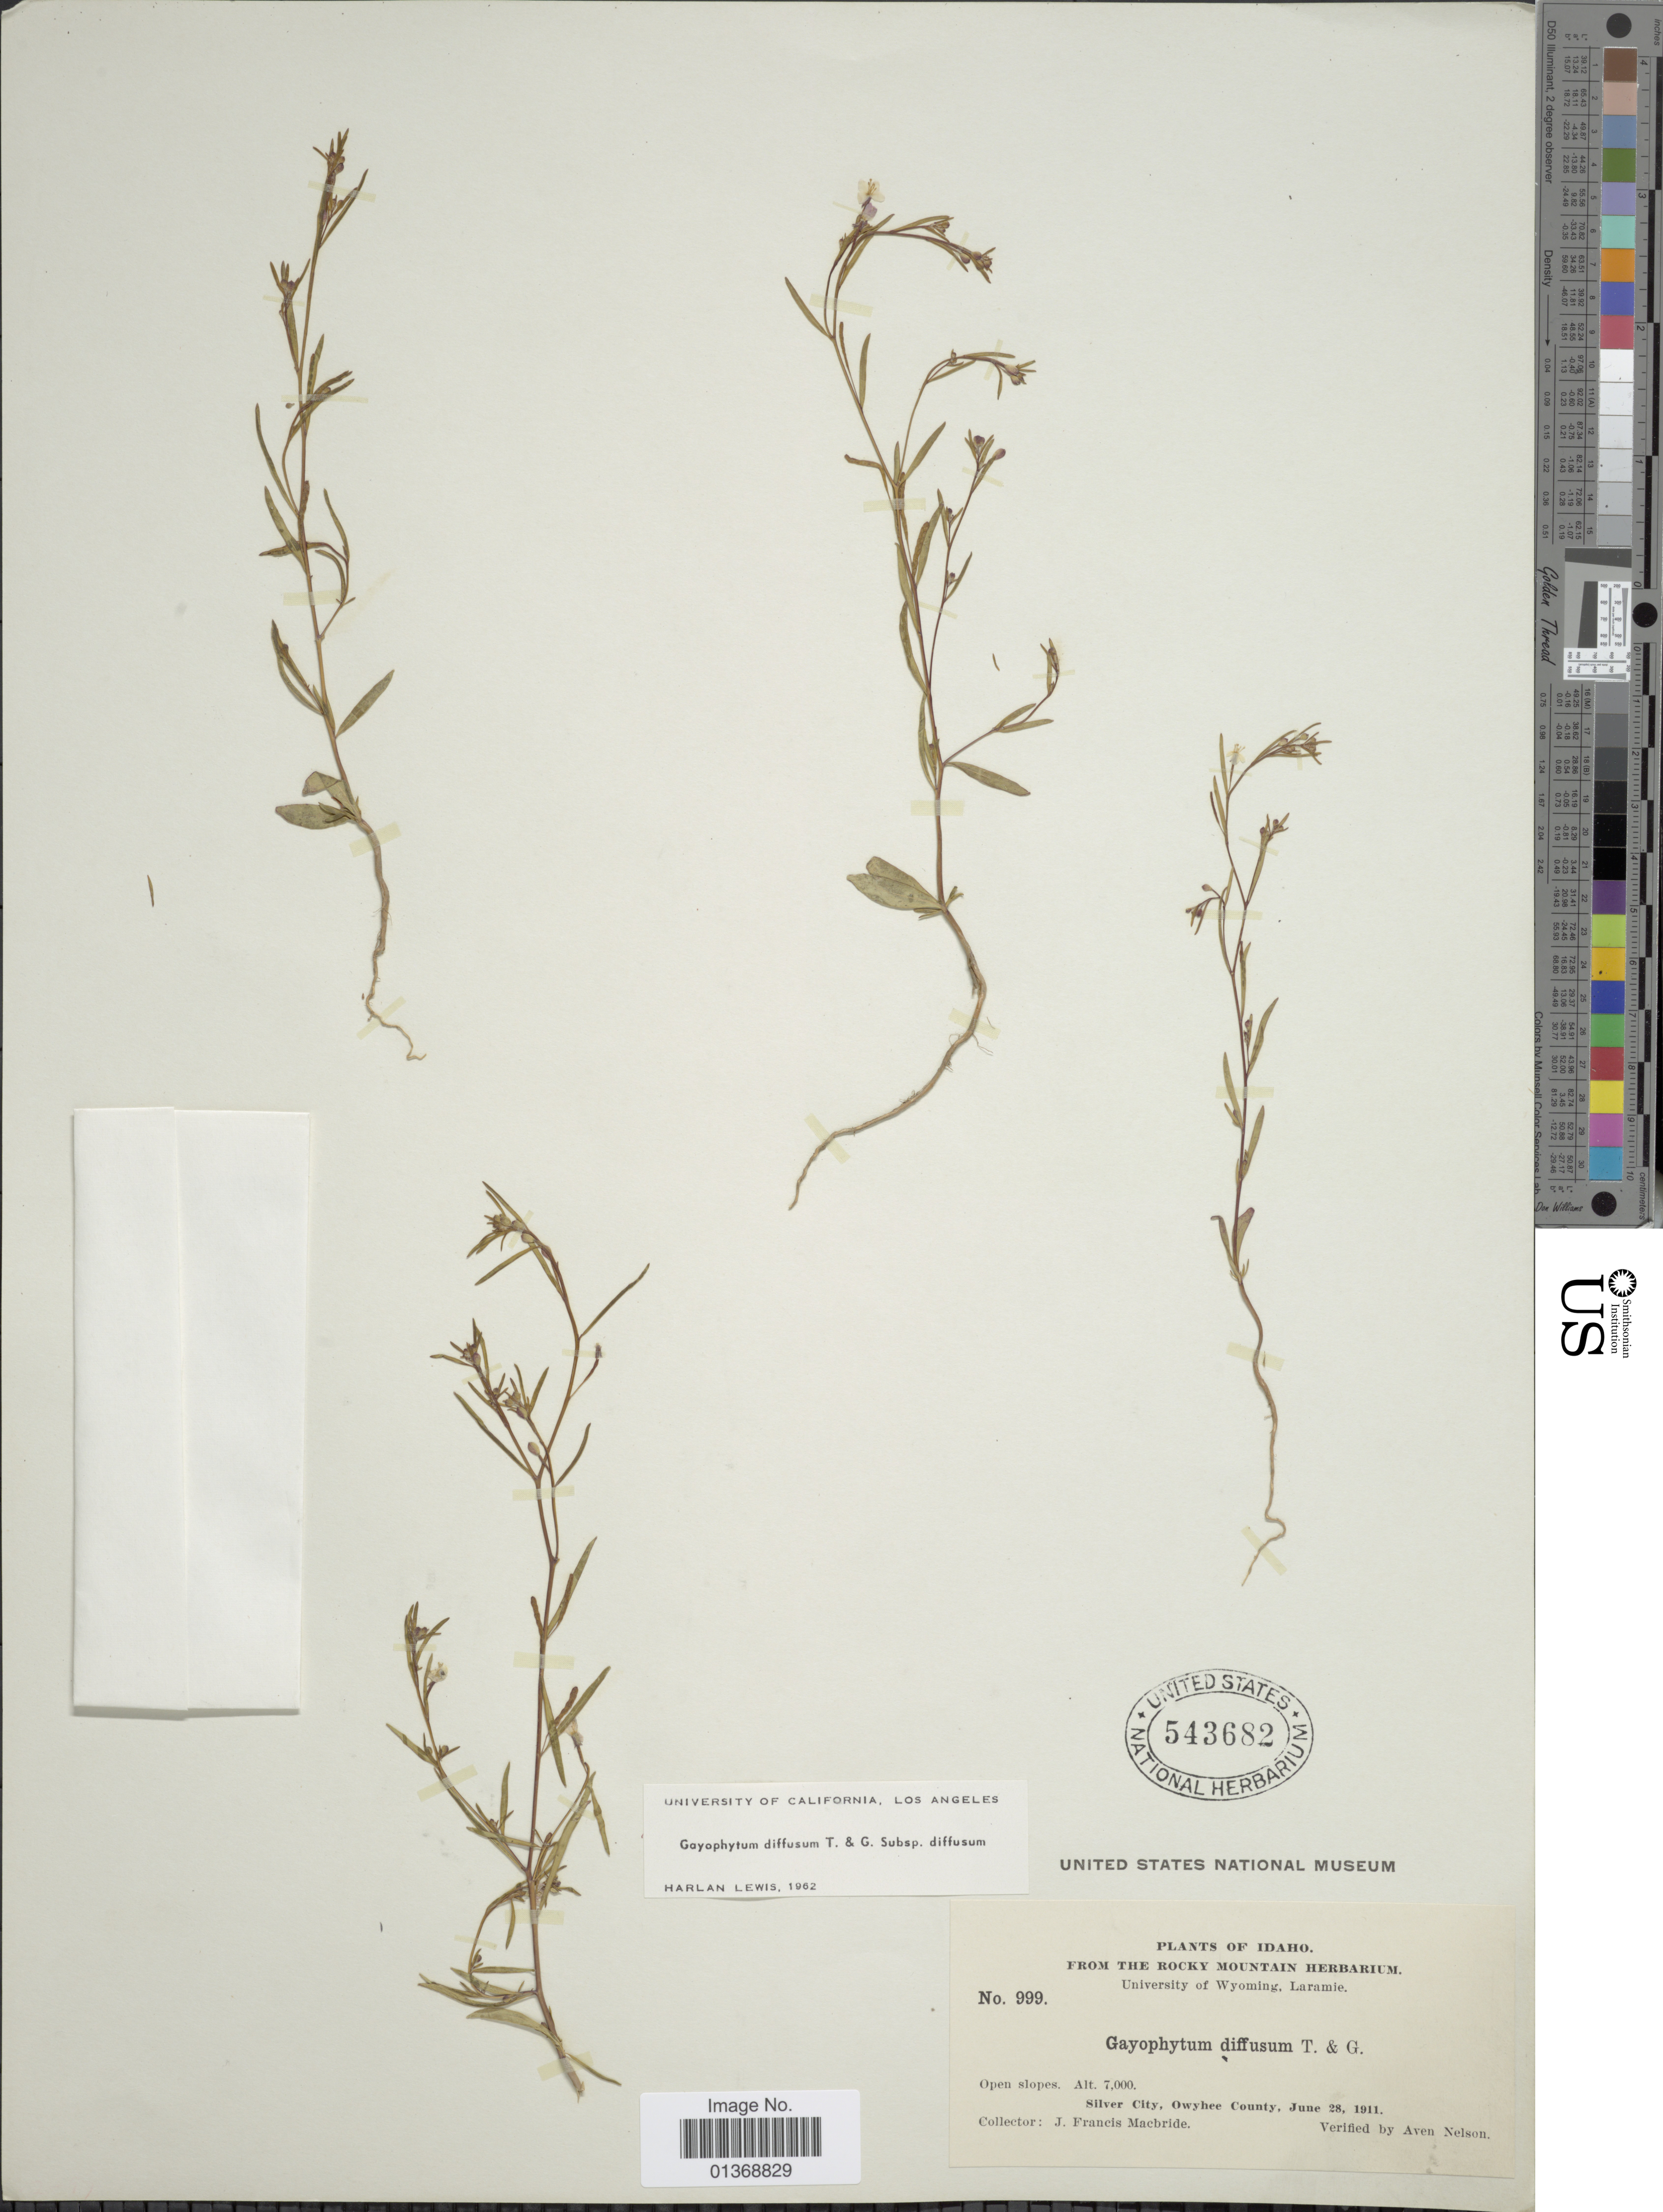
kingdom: Plantae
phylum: Tracheophyta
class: Magnoliopsida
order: Myrtales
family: Onagraceae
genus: Gayophytum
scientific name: Gayophytum diffusum subsp. diffusum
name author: Torr. & A. Gray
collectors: J. F. Macbride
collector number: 999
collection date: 1911-06-28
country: United States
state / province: Idaho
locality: Silver City, Owyhee County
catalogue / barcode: US 543682